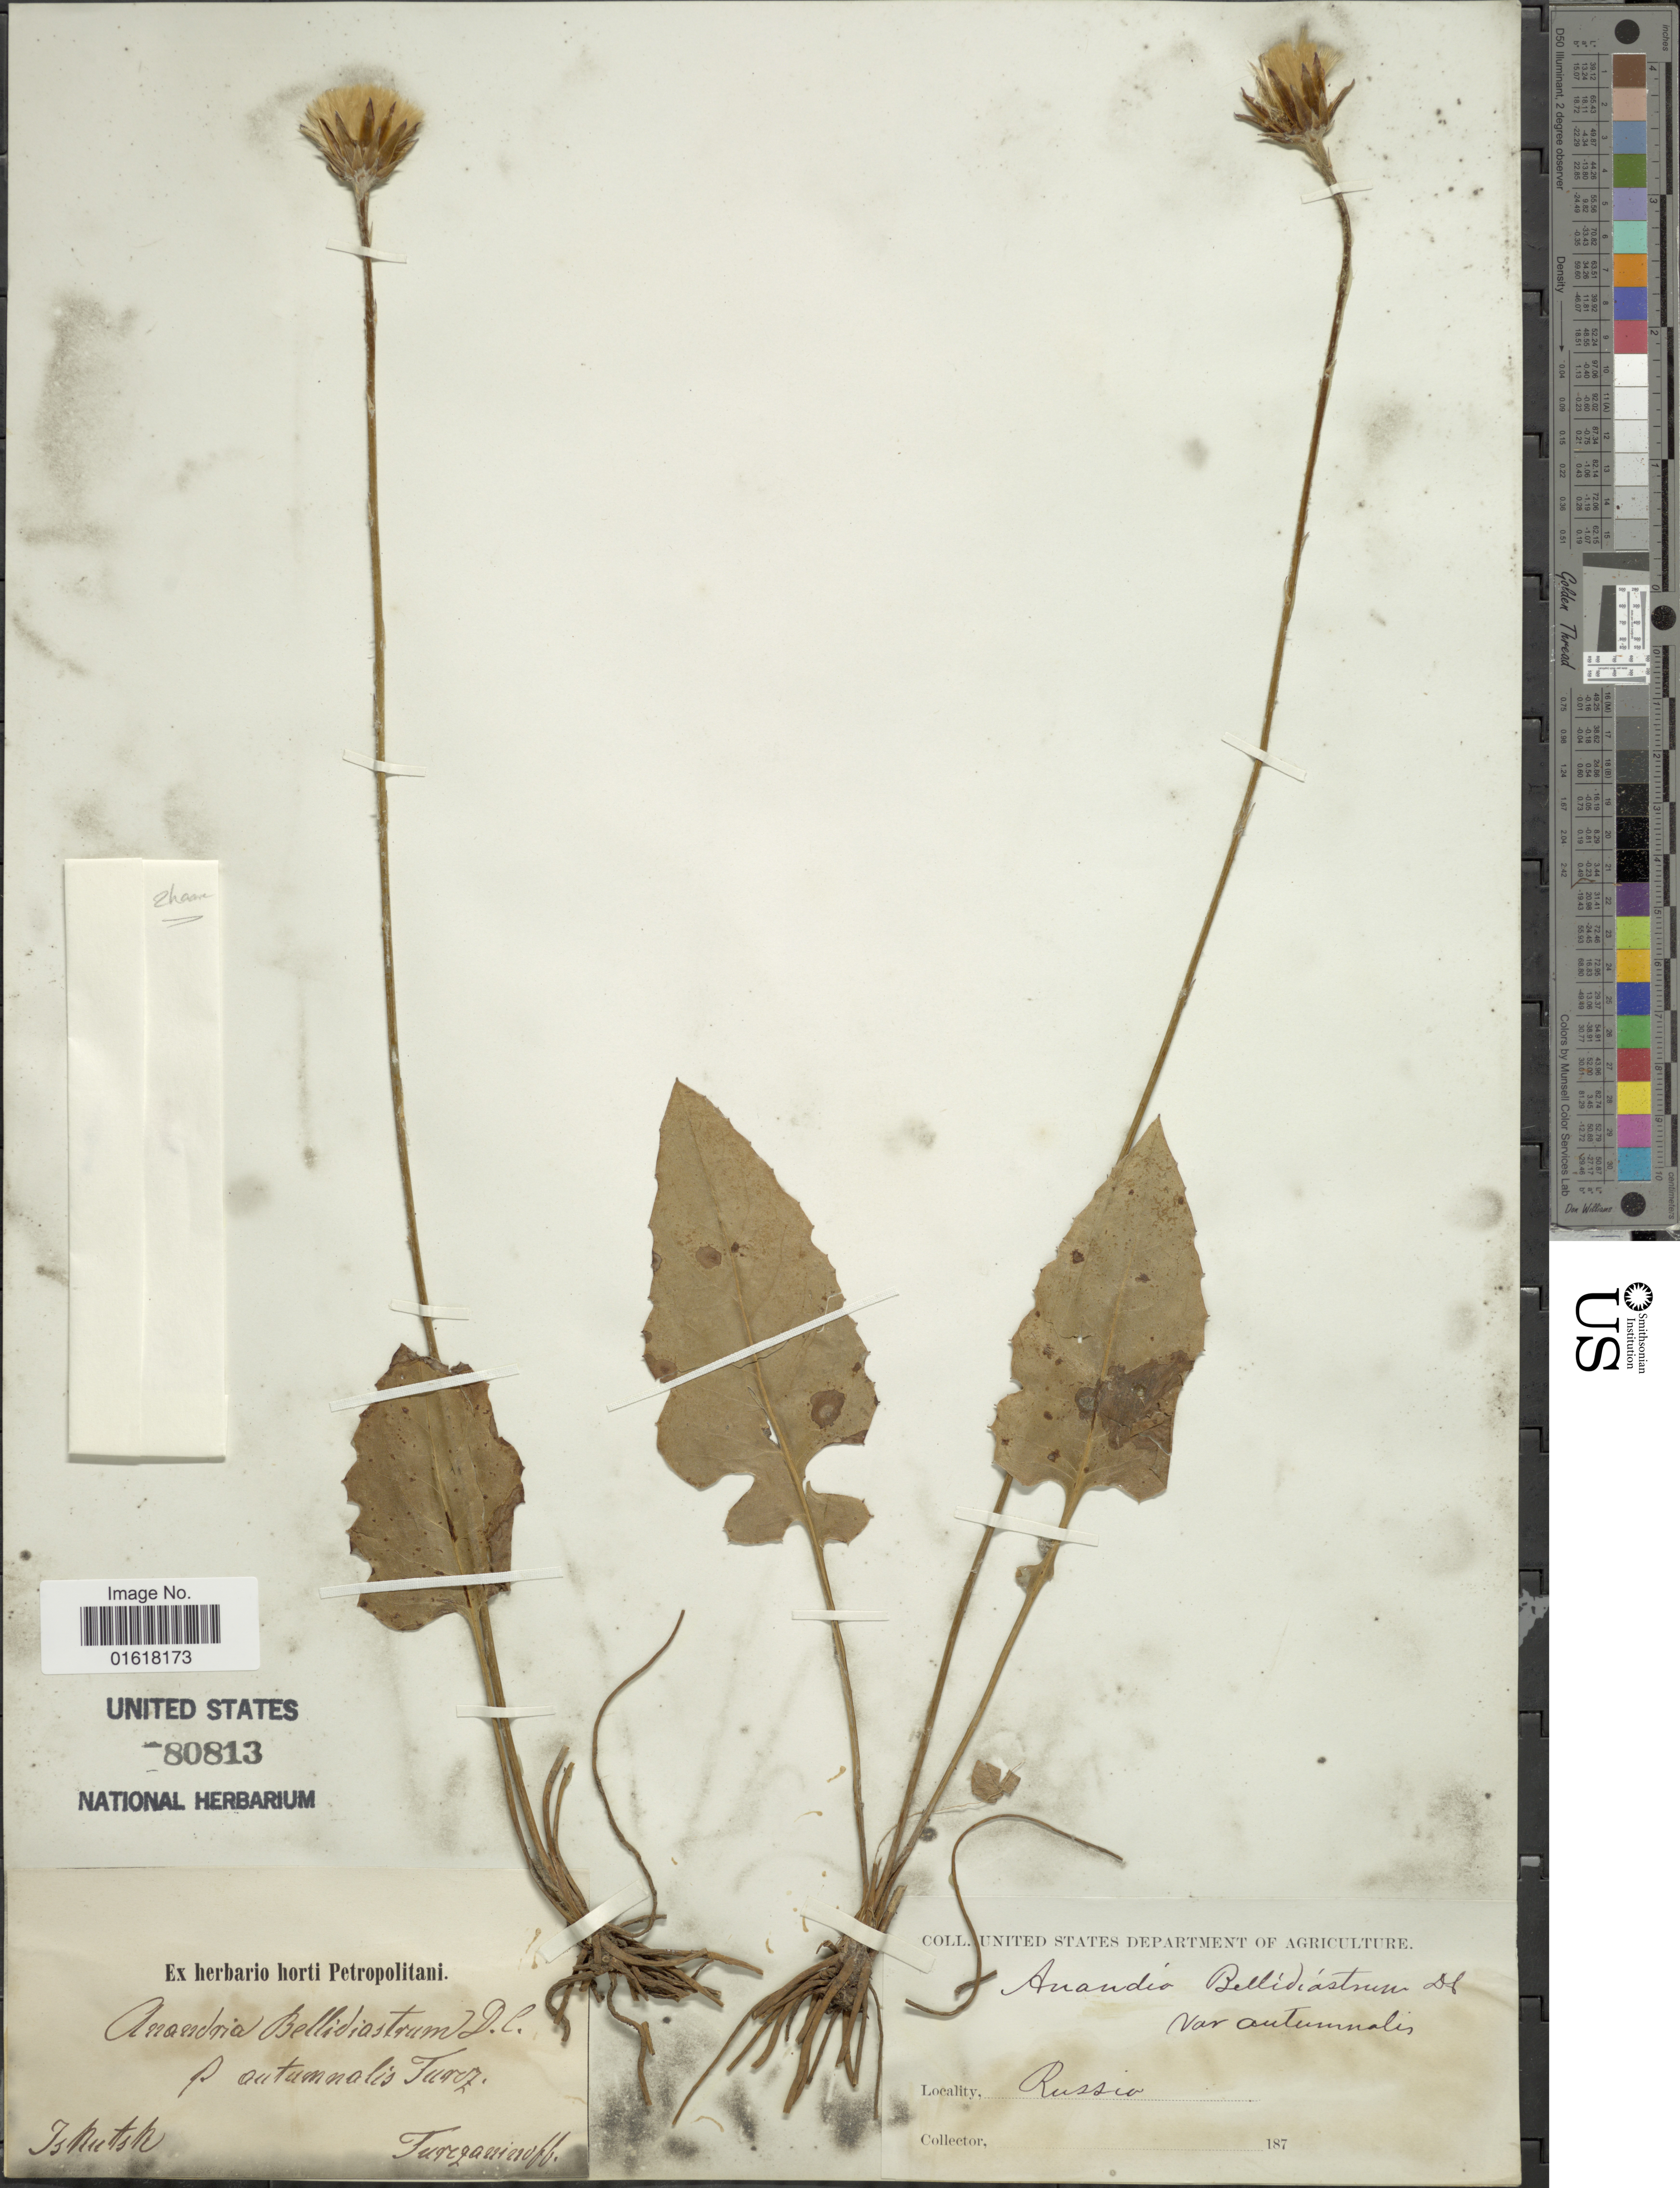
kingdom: Plantae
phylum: Tracheophyta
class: Magnoliopsida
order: Asterales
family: Asteraceae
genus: Leibnitzia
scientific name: Leibnitzia anandria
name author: (L.) Nakai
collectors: N. Turczaninow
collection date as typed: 187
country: Russian Federation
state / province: Irkutsk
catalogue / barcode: US 80813